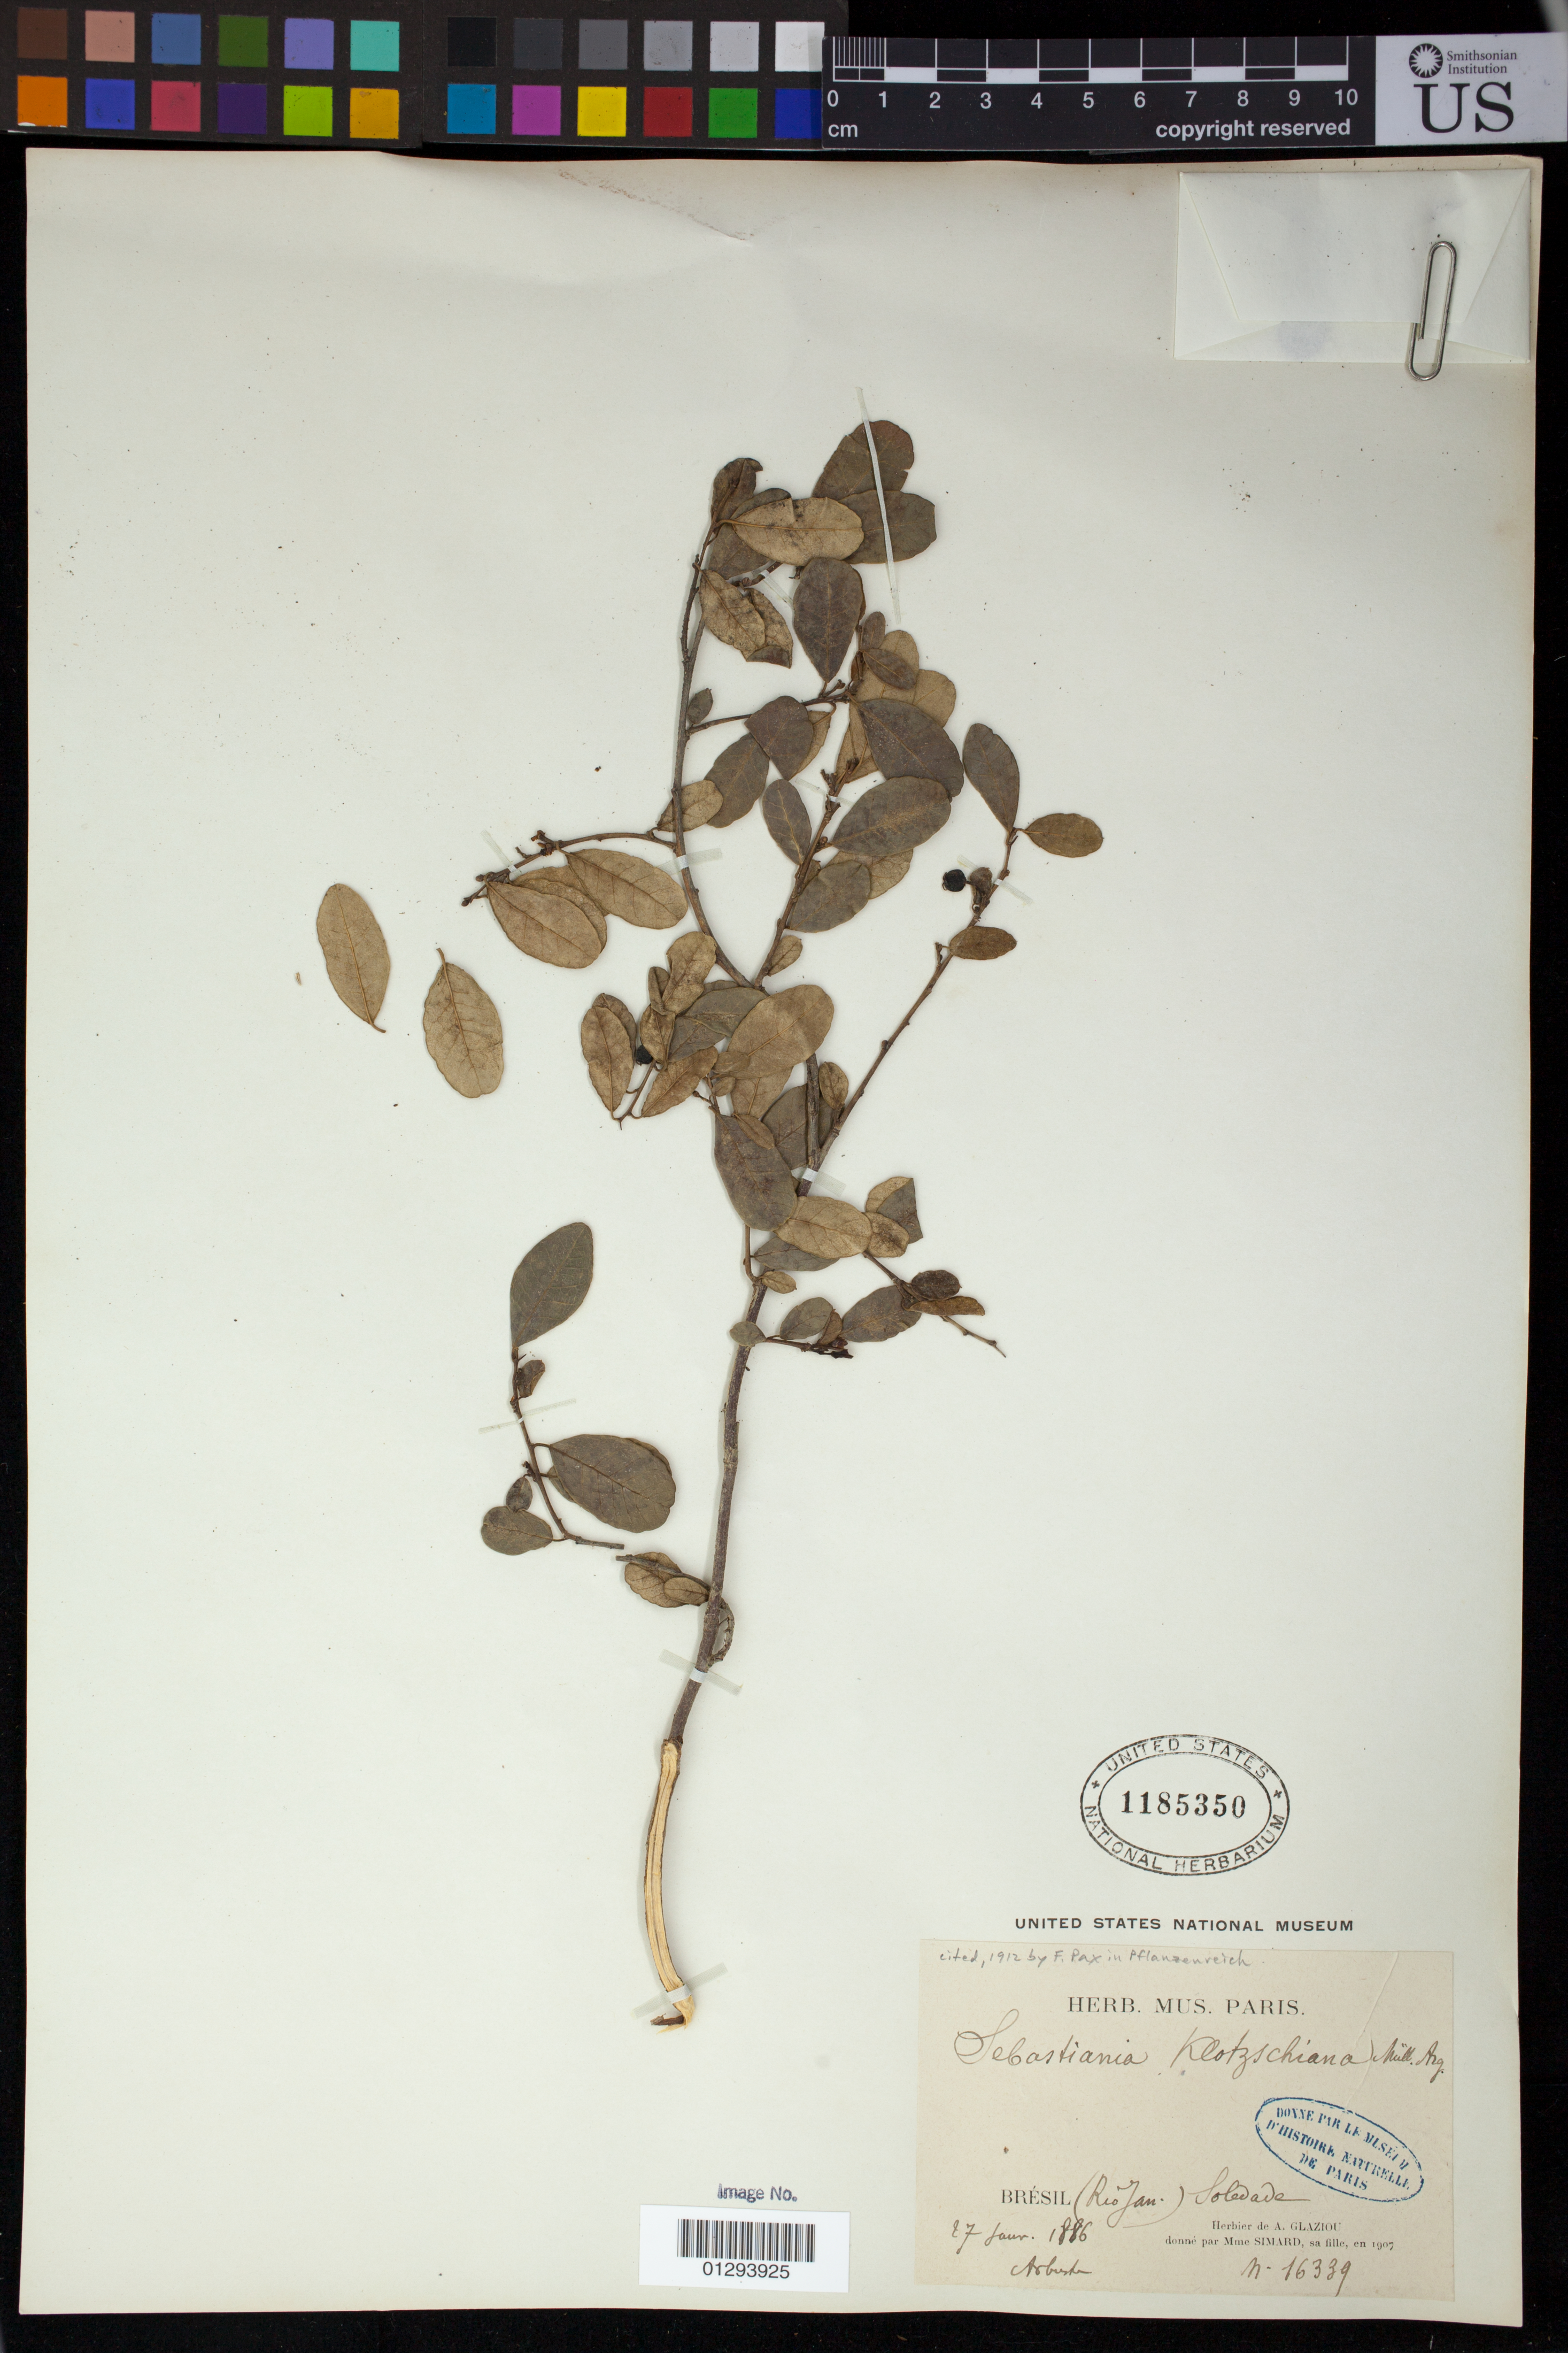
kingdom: Plantae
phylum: Tracheophyta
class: Magnoliopsida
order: Malpighiales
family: Euphorbiaceae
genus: Sebastiania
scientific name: Sebastiania commersoniana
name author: (Baill.) L.B. Sm. & Downs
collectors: A. F. M. Glaziou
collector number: N. 16339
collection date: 1886-01-27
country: Brazil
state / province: Rio de Janeiro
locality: (Rio Jan.) Soledade.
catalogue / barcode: US 1185350